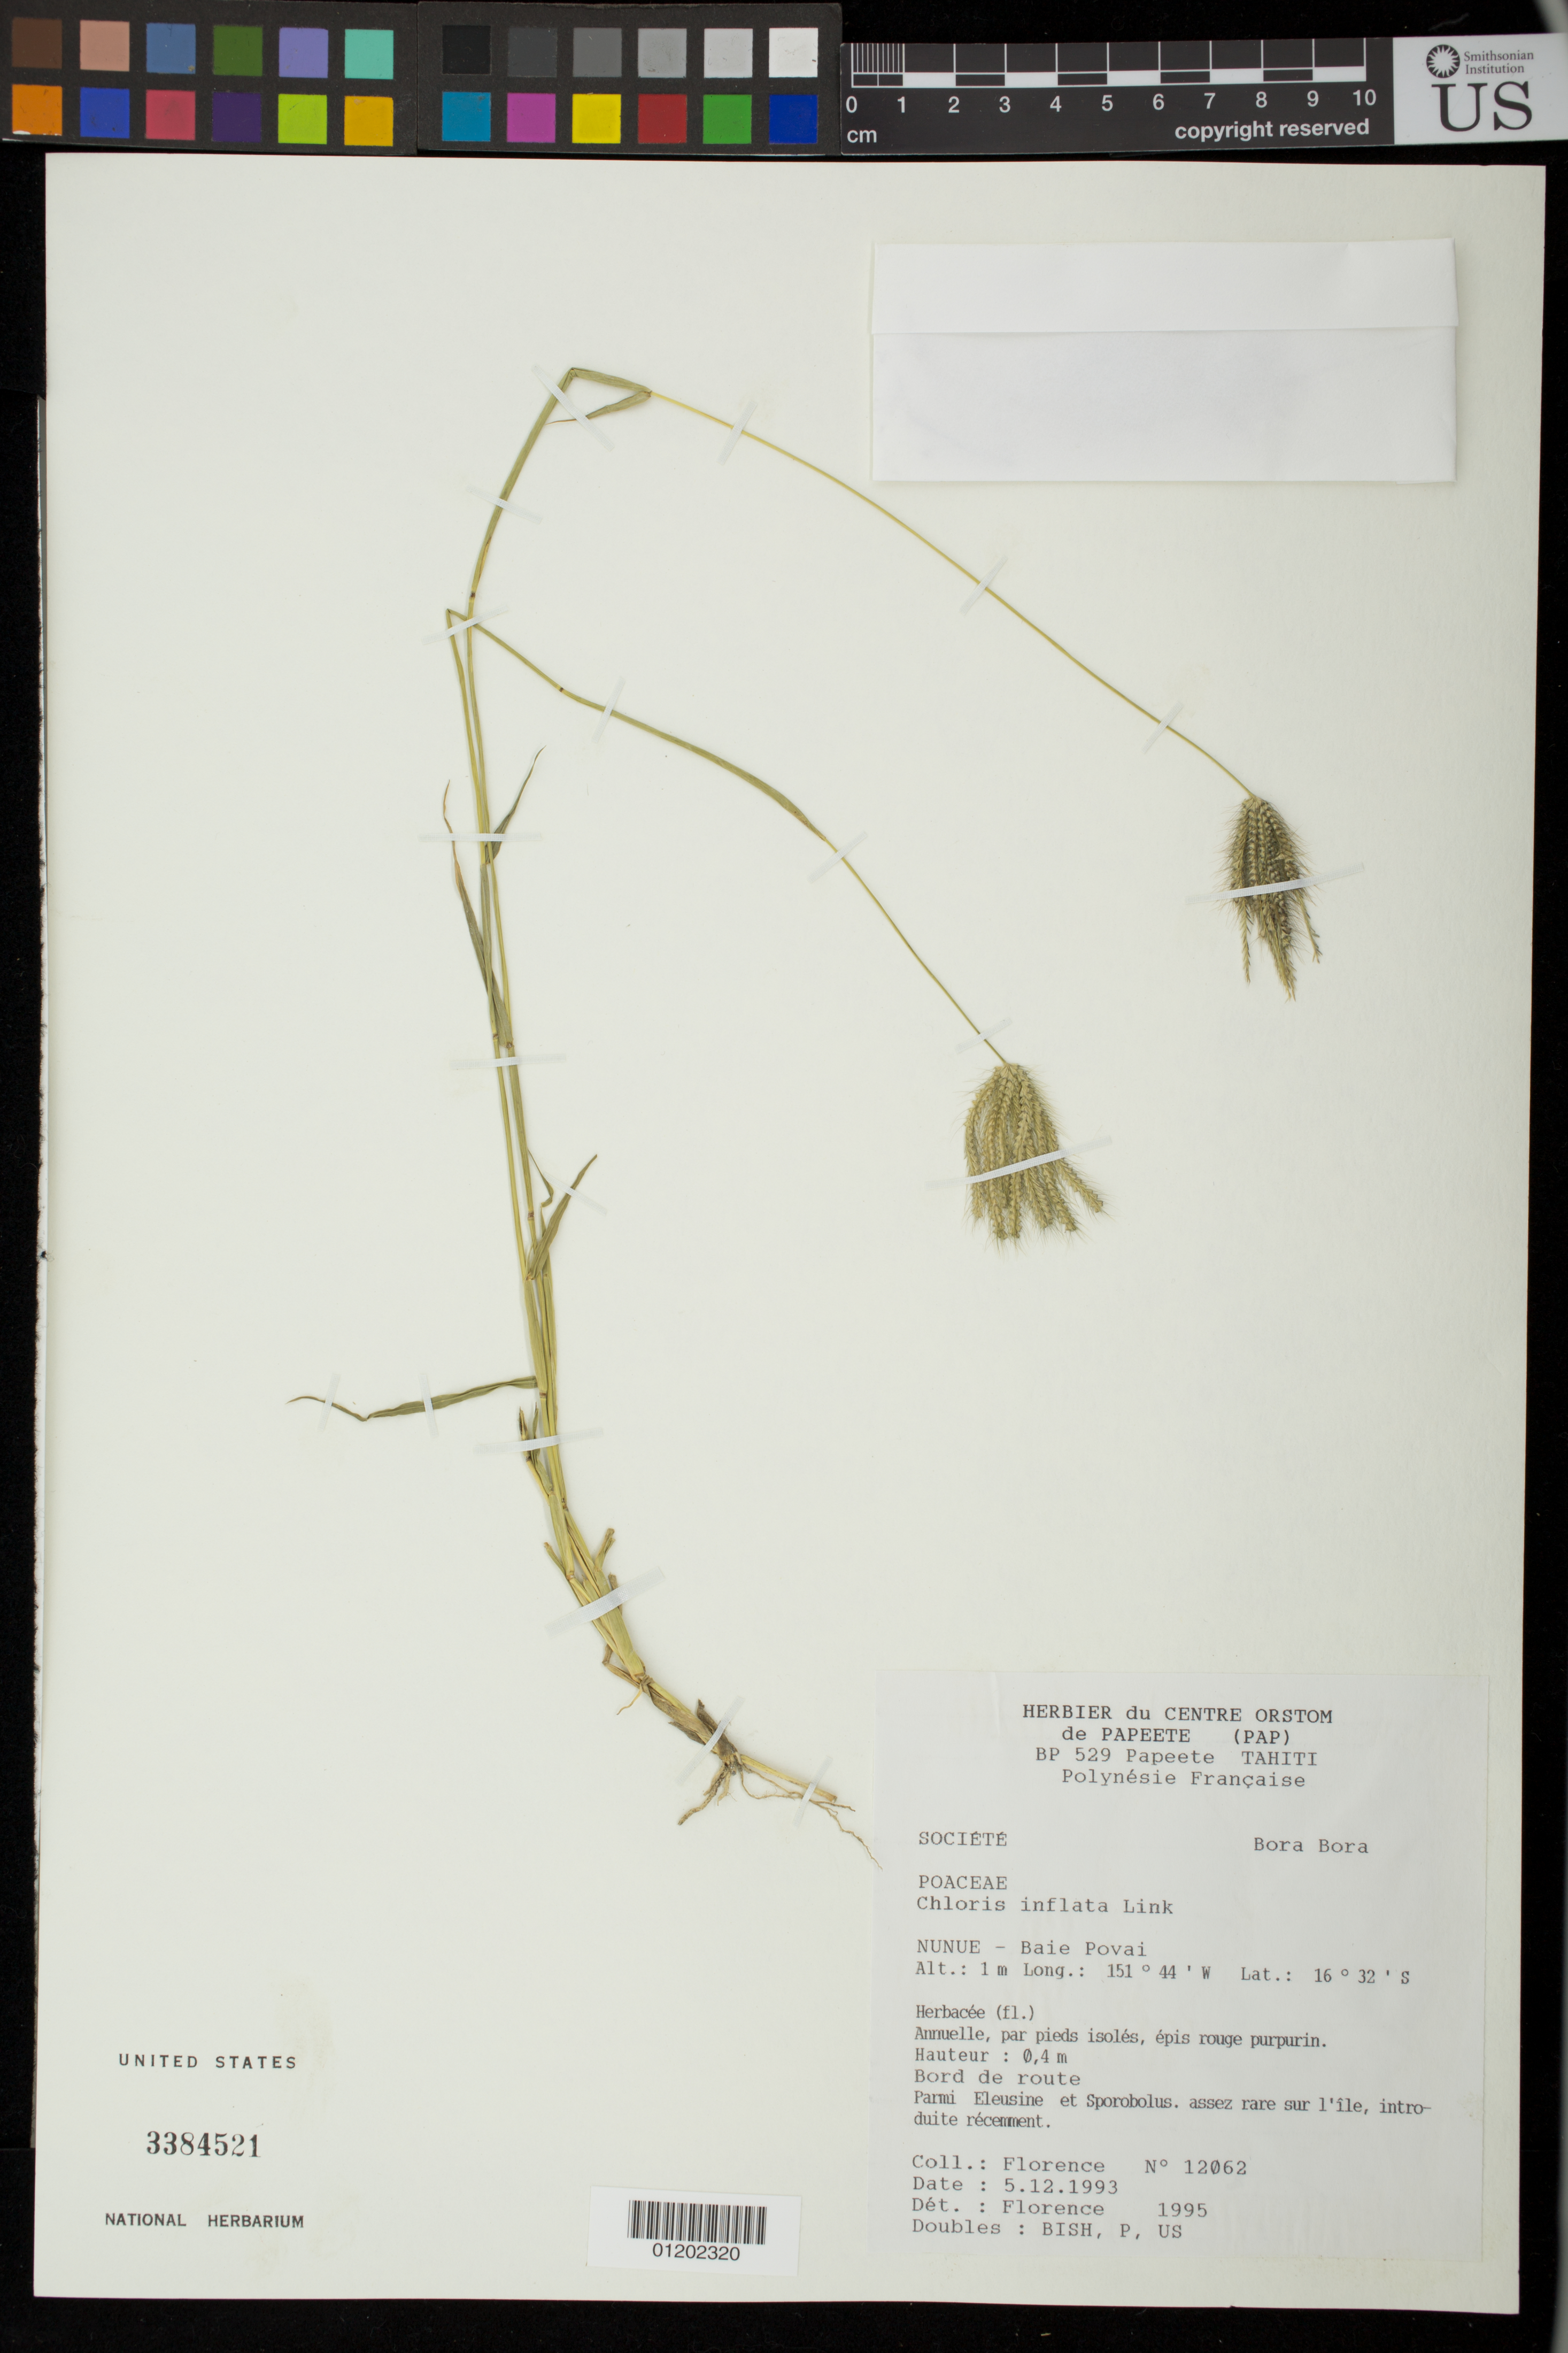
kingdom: Plantae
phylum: Tracheophyta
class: Liliopsida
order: Poales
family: Poaceae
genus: Chloris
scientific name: Chloris inflata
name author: Link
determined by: Florence, J.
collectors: J. Florence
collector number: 12062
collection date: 1993-12-05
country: French Polynesia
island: Bora Bora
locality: Nunue - Baie Povai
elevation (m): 1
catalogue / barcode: US 3384521